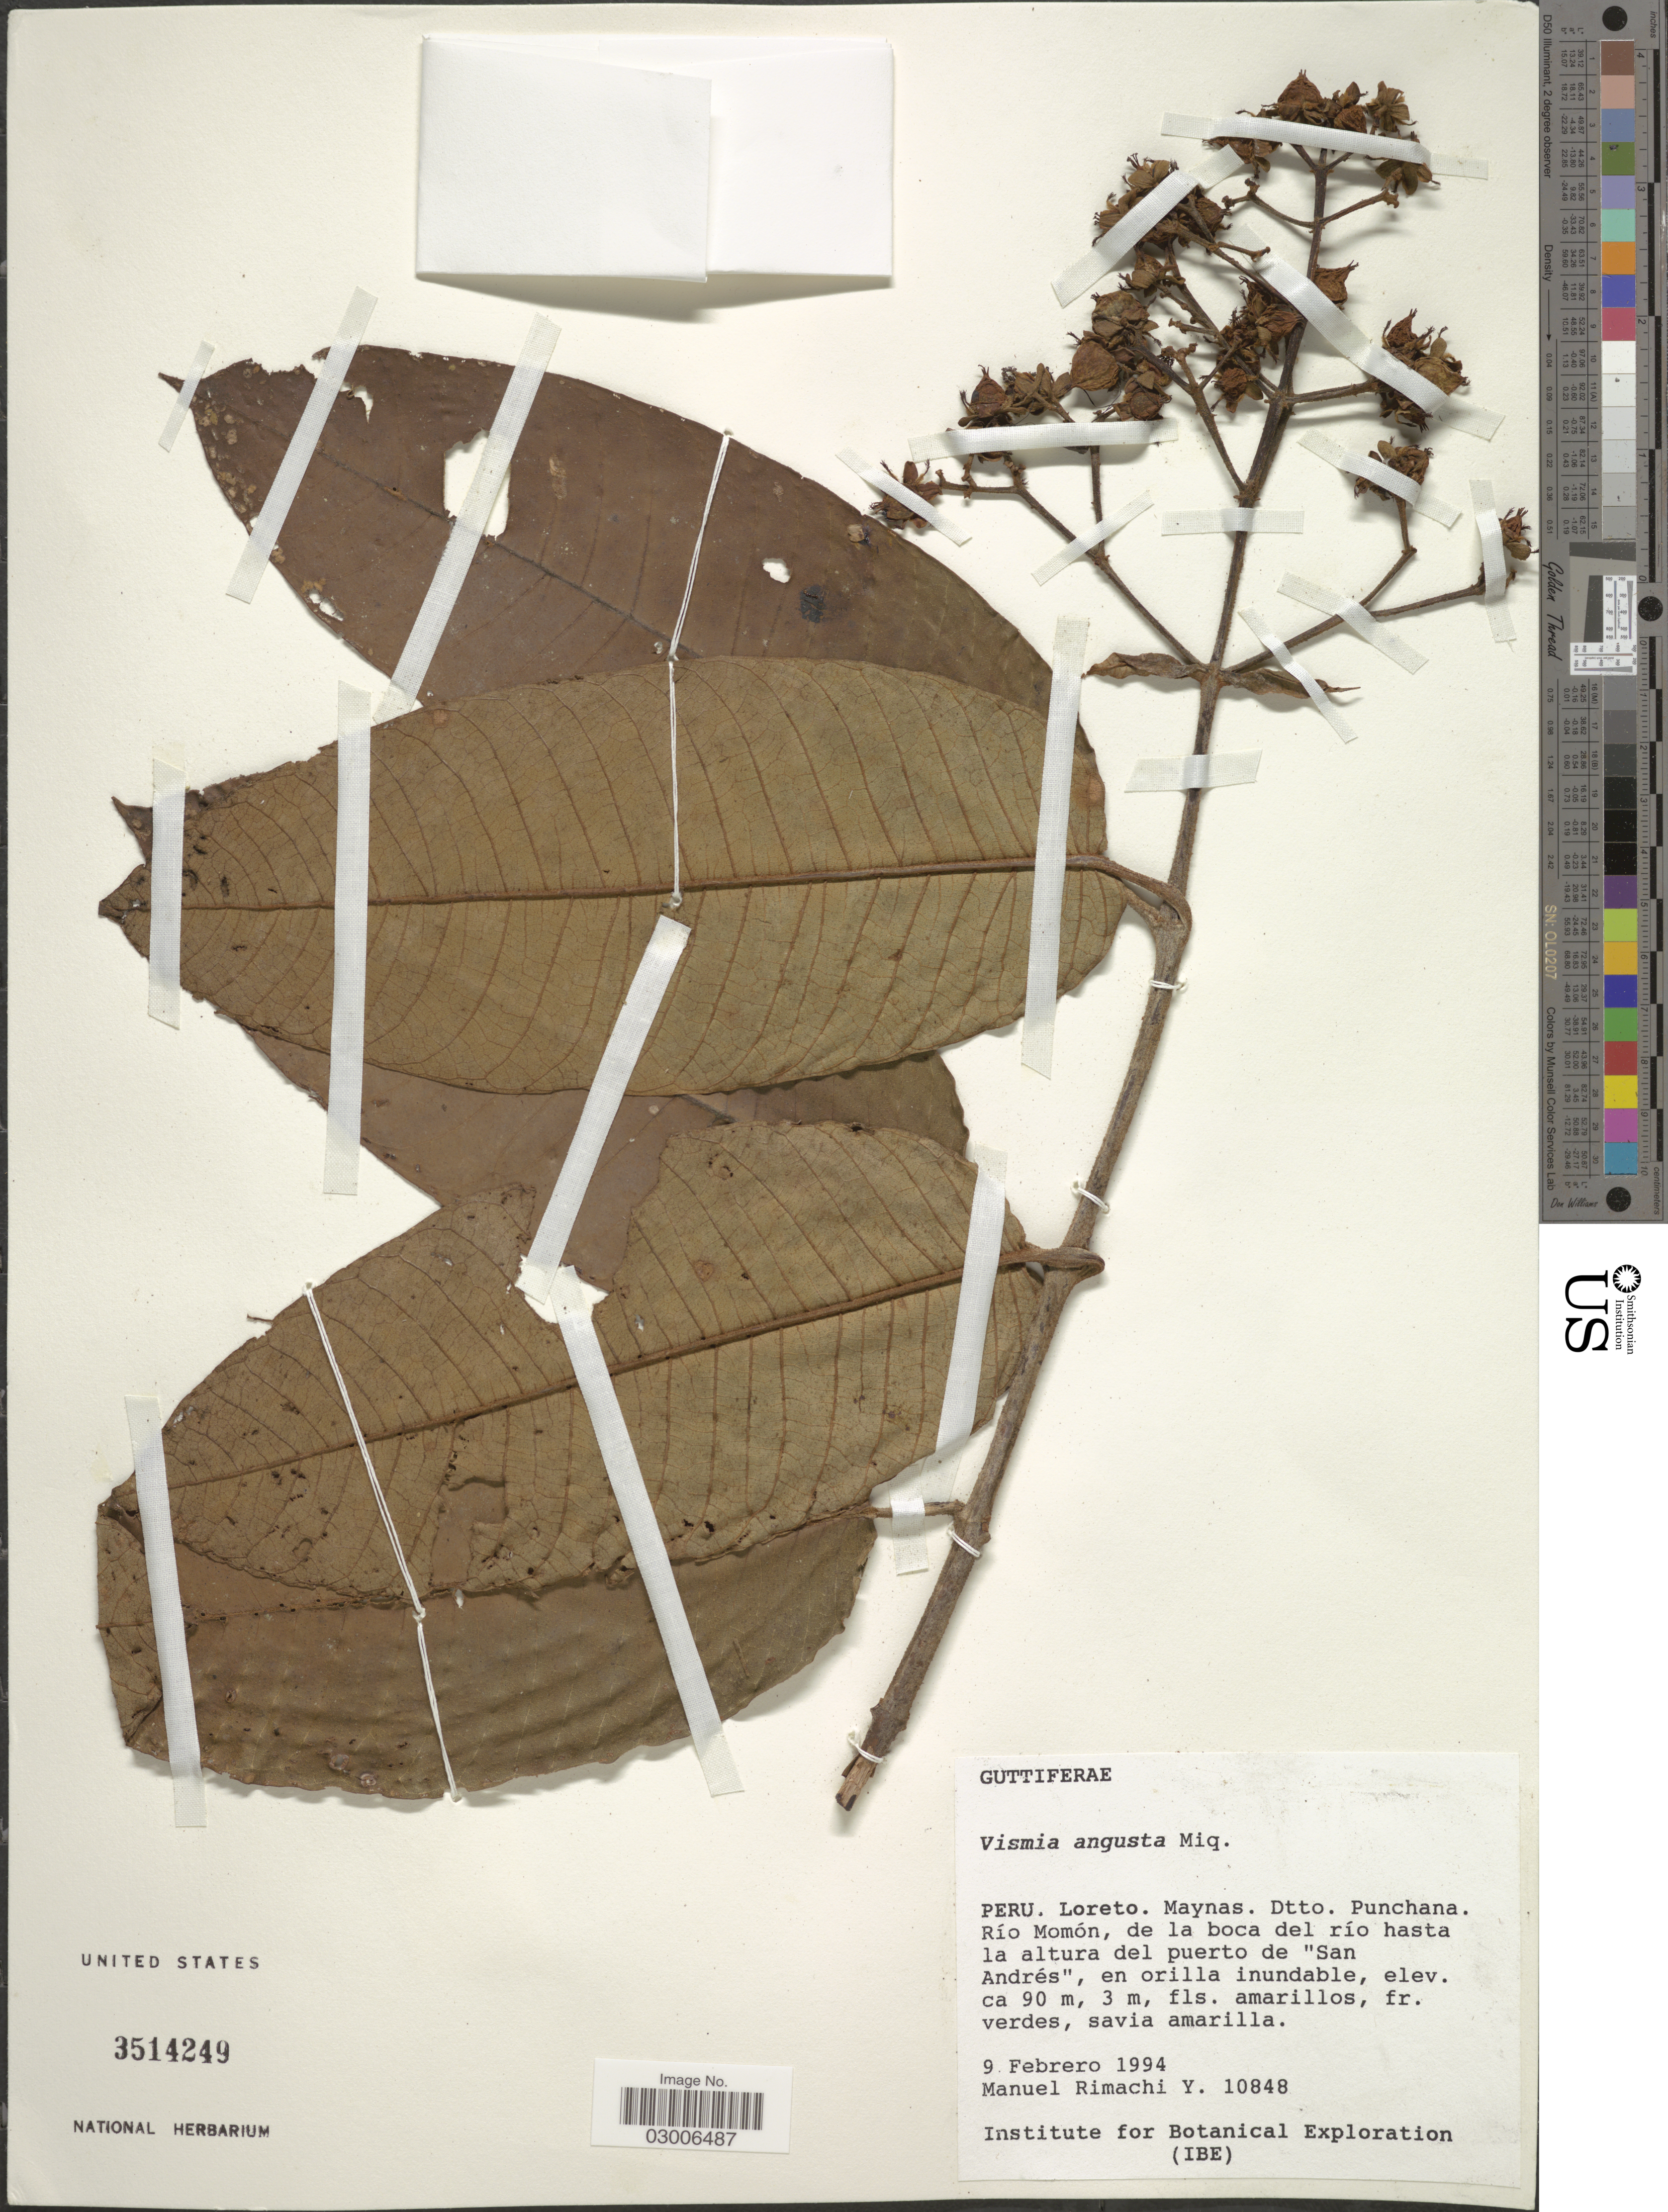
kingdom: Plantae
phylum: Tracheophyta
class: Magnoliopsida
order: Malpighiales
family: Hypericaceae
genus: Vismia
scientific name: Vismia angusta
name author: Miq.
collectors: M. Rimachi Y.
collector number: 10848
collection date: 1994-02-09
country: Peru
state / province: Loreto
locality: Maynas, Dtto. Puchana, Río Momón, de la boca del río hasta la altura del peurto de "San Andrés", en orilla inundable.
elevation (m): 90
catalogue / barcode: US 3514249